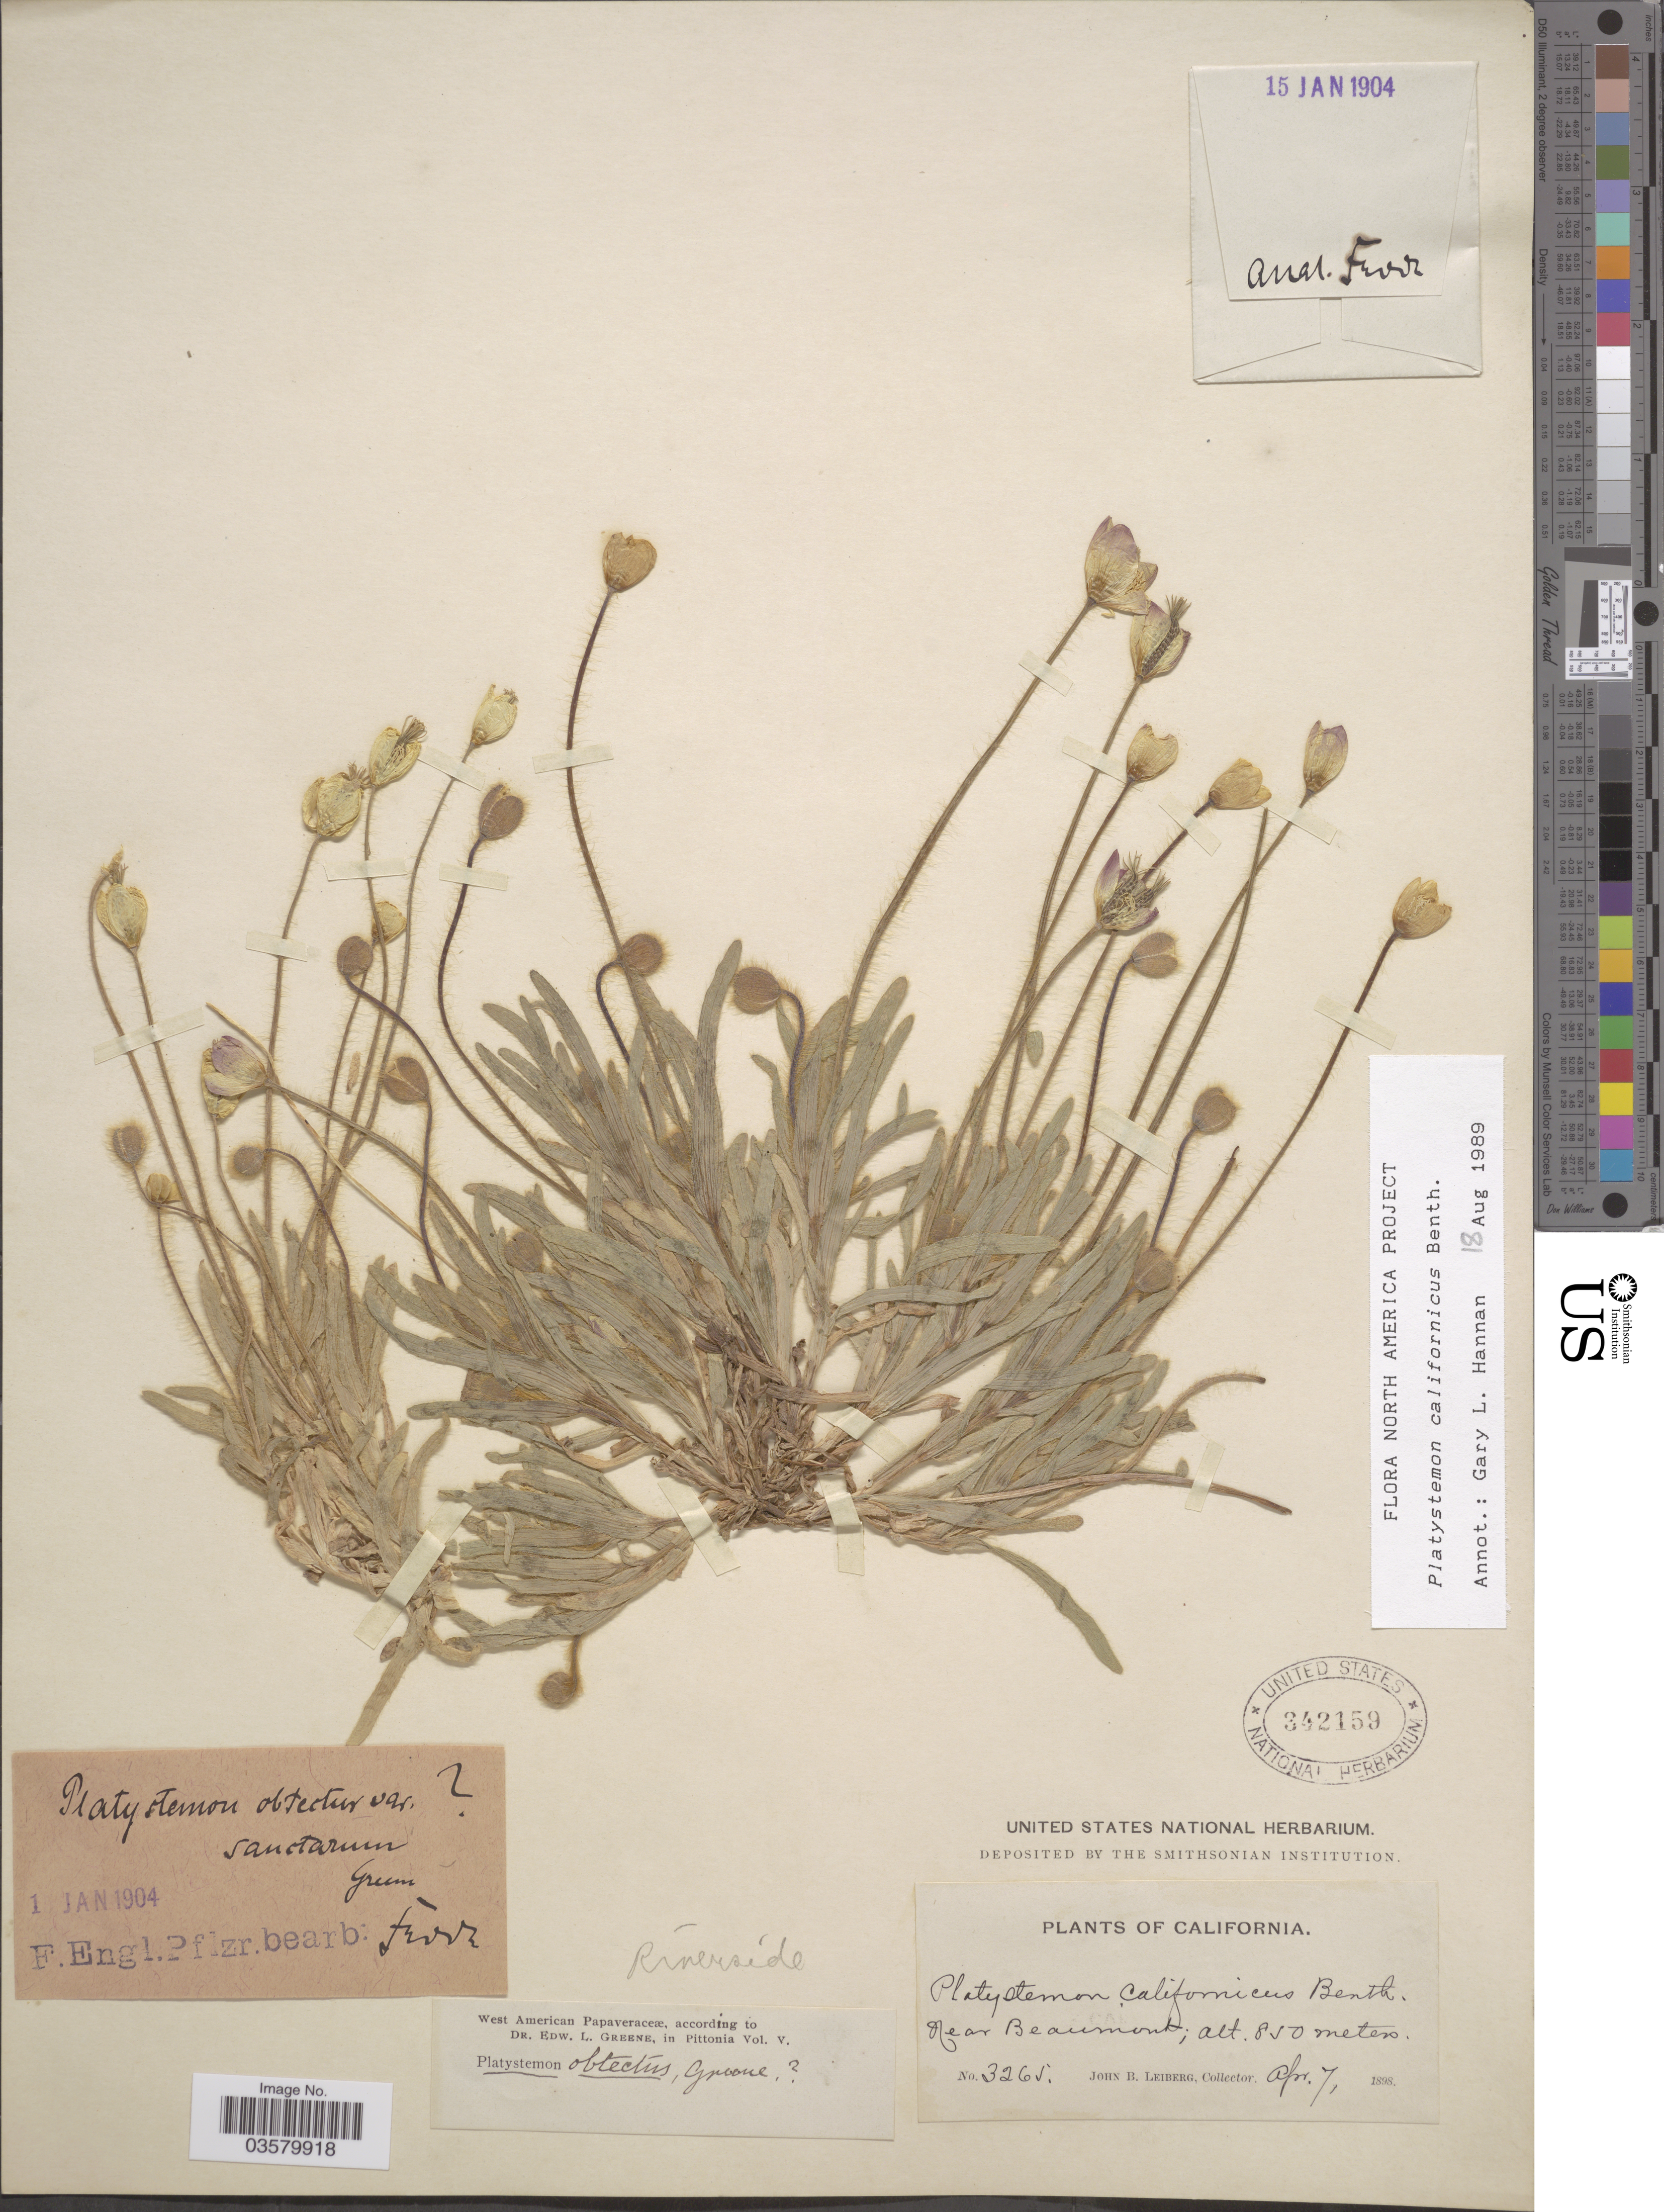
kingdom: Plantae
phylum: Tracheophyta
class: Magnoliopsida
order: Ranunculales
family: Papaveraceae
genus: Platystemon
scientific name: Platystemon californicus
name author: Benth.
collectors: J. Leiberg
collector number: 3265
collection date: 1898-04-07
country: United States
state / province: California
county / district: Riverside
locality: Near Beaumont. Riverside.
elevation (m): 850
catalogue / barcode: US 342159